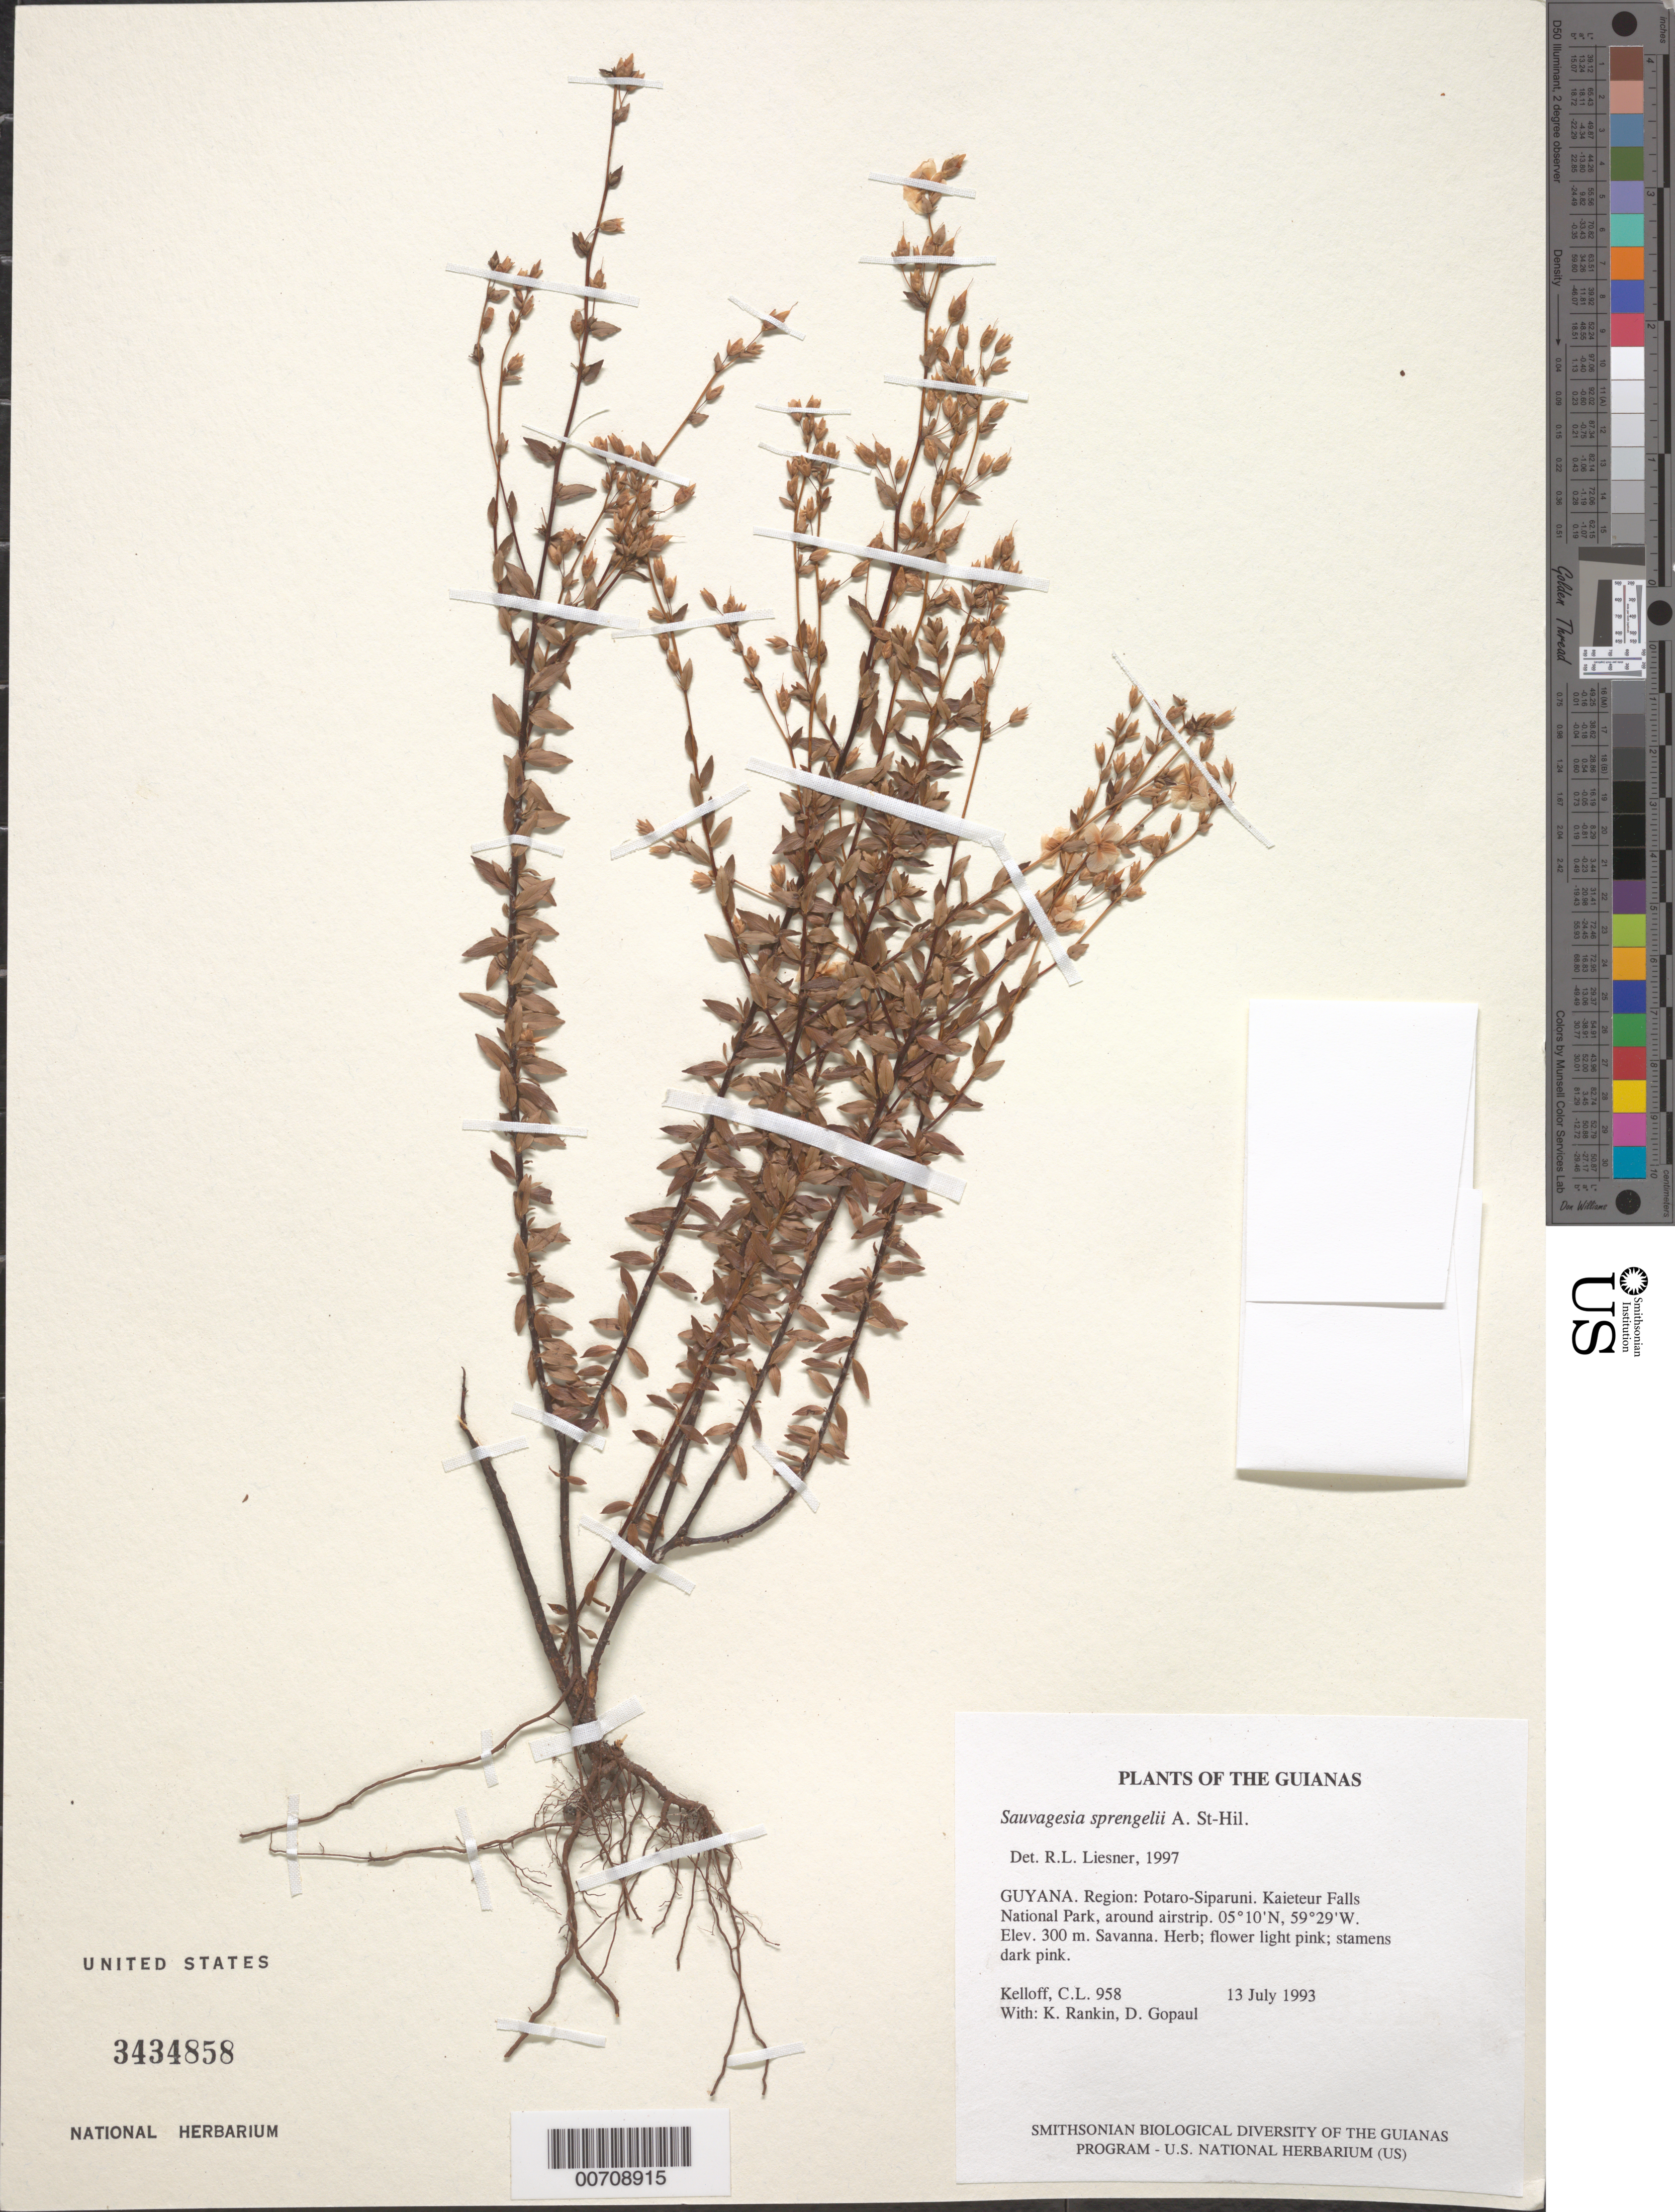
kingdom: Plantae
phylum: Tracheophyta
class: Magnoliopsida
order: Malpighiales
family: Ochnaceae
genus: Sauvagesia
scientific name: Sauvagesia sprengelii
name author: A. St.-Hil.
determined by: Sastre, C. H. L.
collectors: C. L. Kelloff, K. Rankin & D. Gopaul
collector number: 958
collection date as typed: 13 July 1993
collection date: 1993-07-13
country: Guyana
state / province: Potaro-Siparuni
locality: Kaieteur Falls National Park, around airstrip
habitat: Savanna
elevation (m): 300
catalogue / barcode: US 3434858